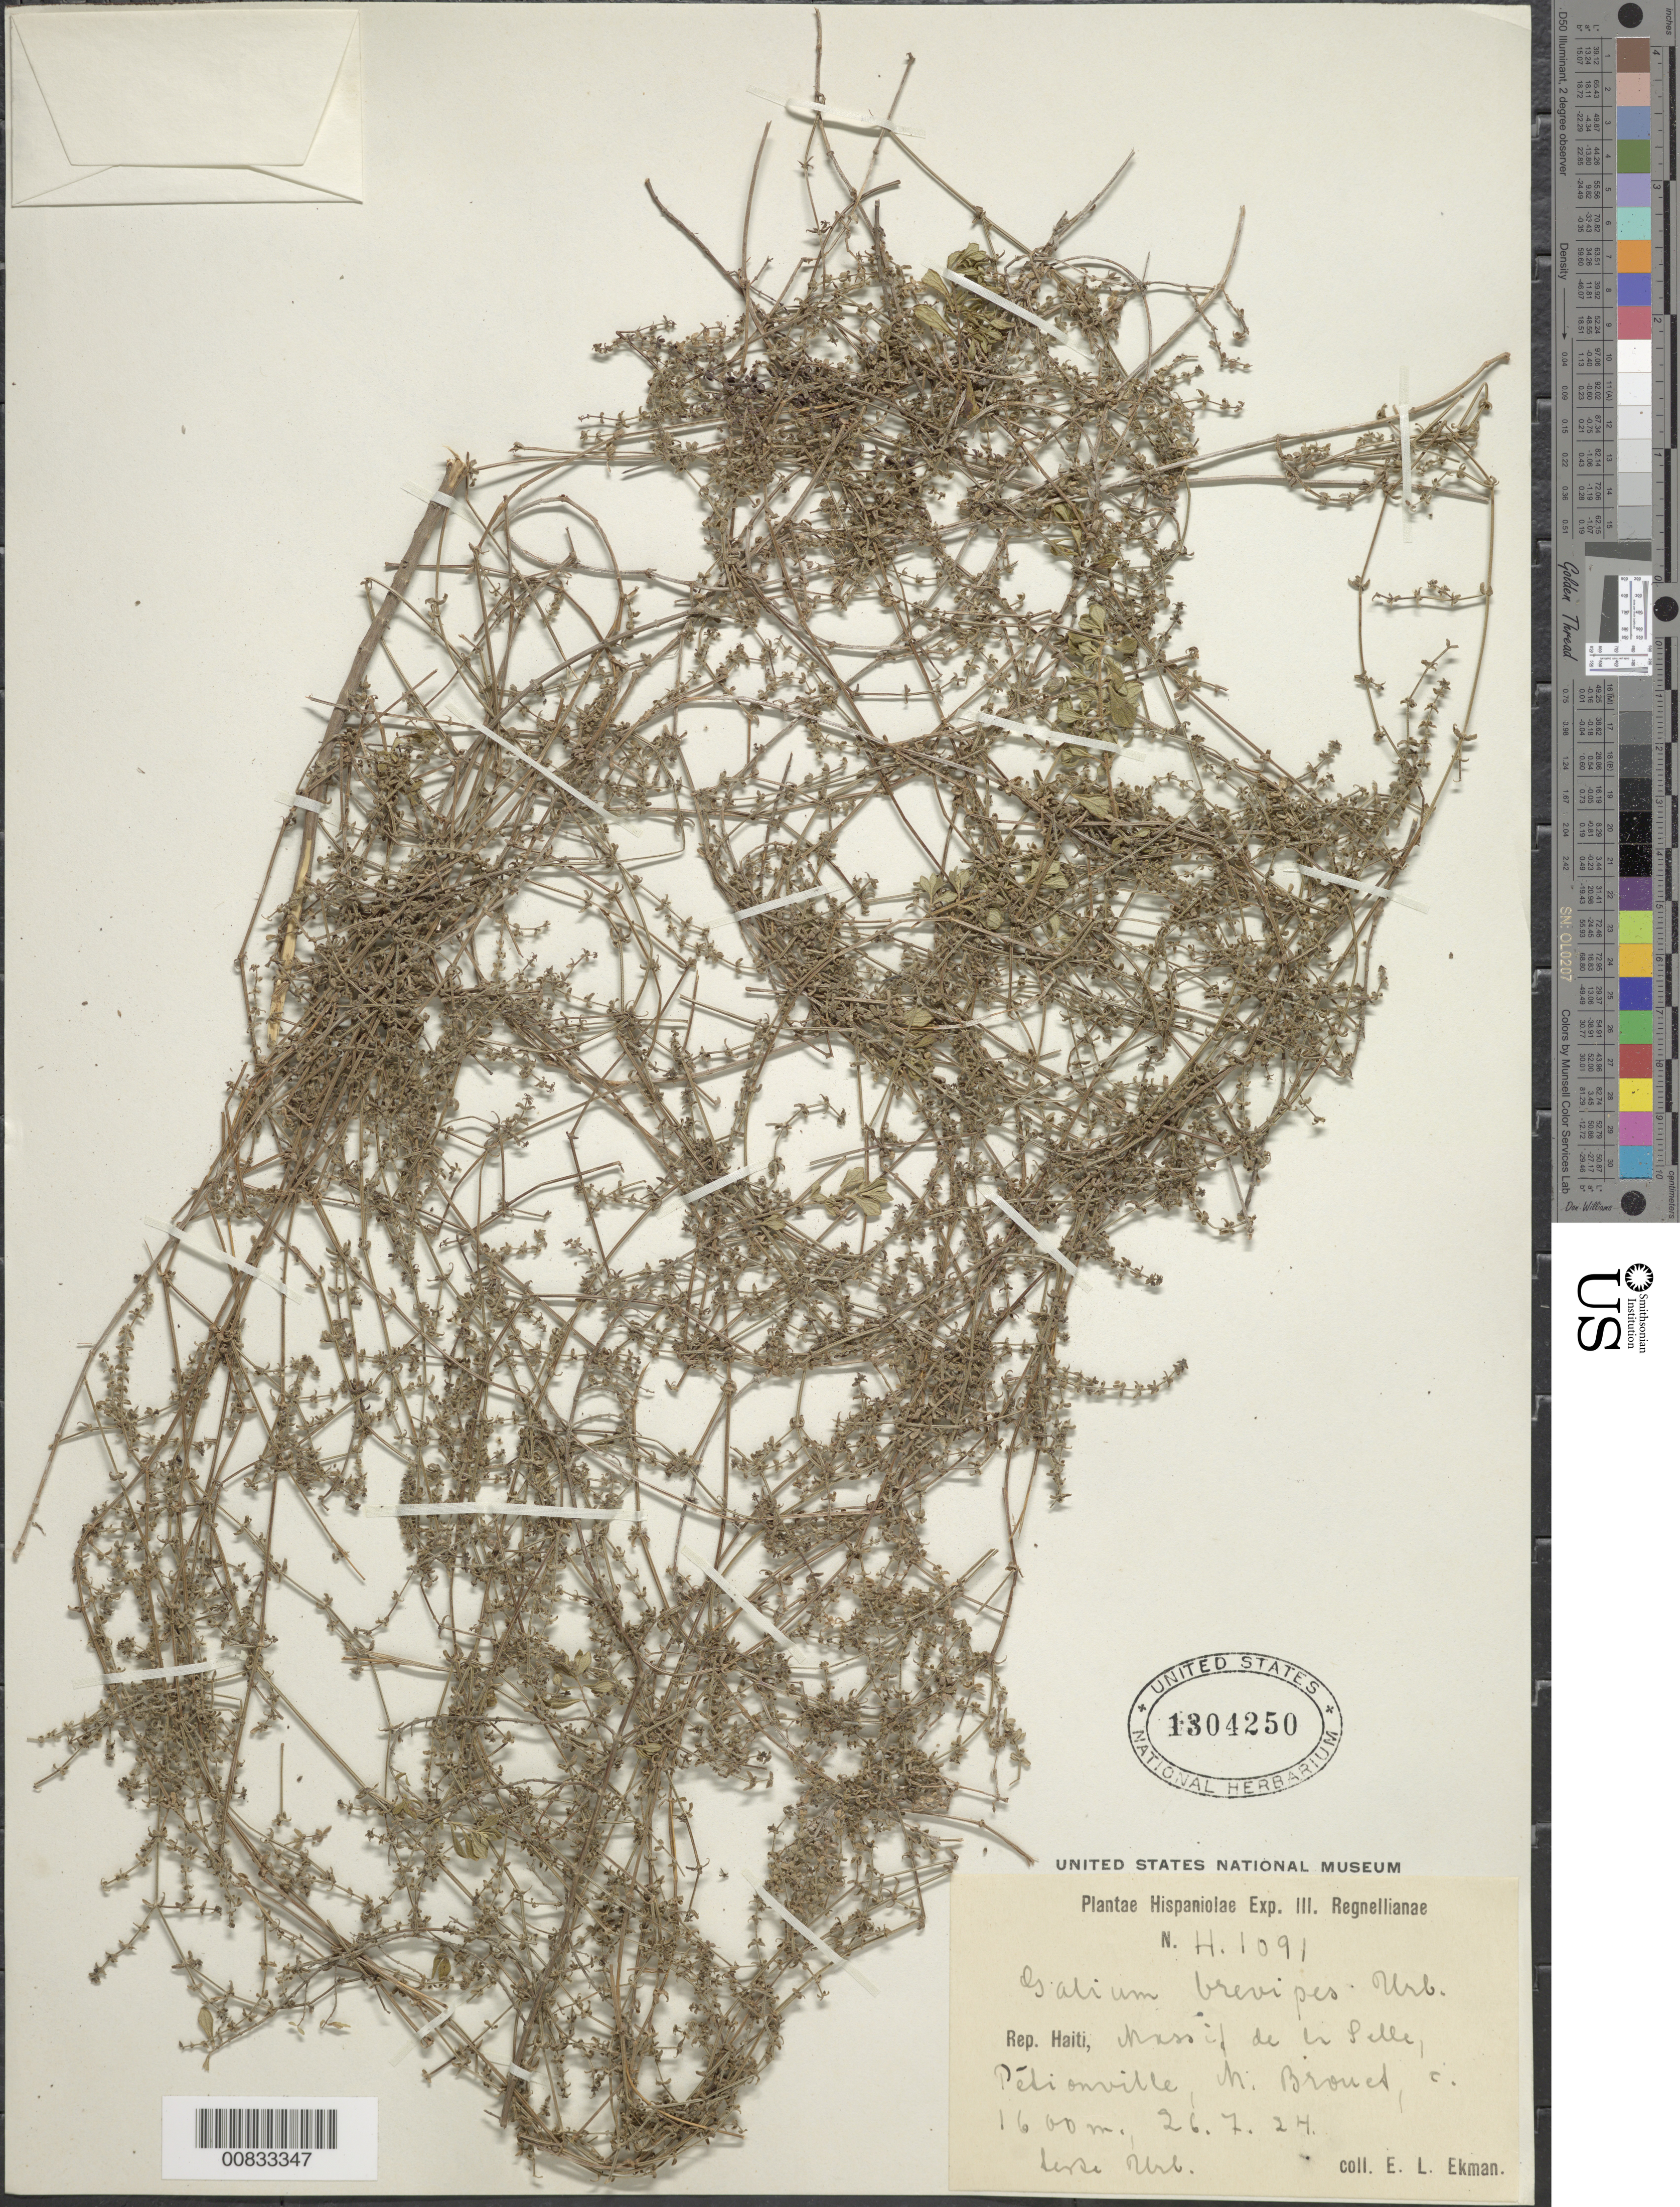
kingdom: Plantae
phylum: Tracheophyta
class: Magnoliopsida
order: Gentianales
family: Rubiaceae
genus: Galium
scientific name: Galium domingense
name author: Iltis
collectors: E. L. Ekman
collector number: H 1091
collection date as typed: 26 Jul 1924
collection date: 1924-07-26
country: Haiti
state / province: Ouest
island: Hispaniola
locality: Massif de la Selle, Pétionville, M. Brouet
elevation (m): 1600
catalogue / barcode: US 1304250